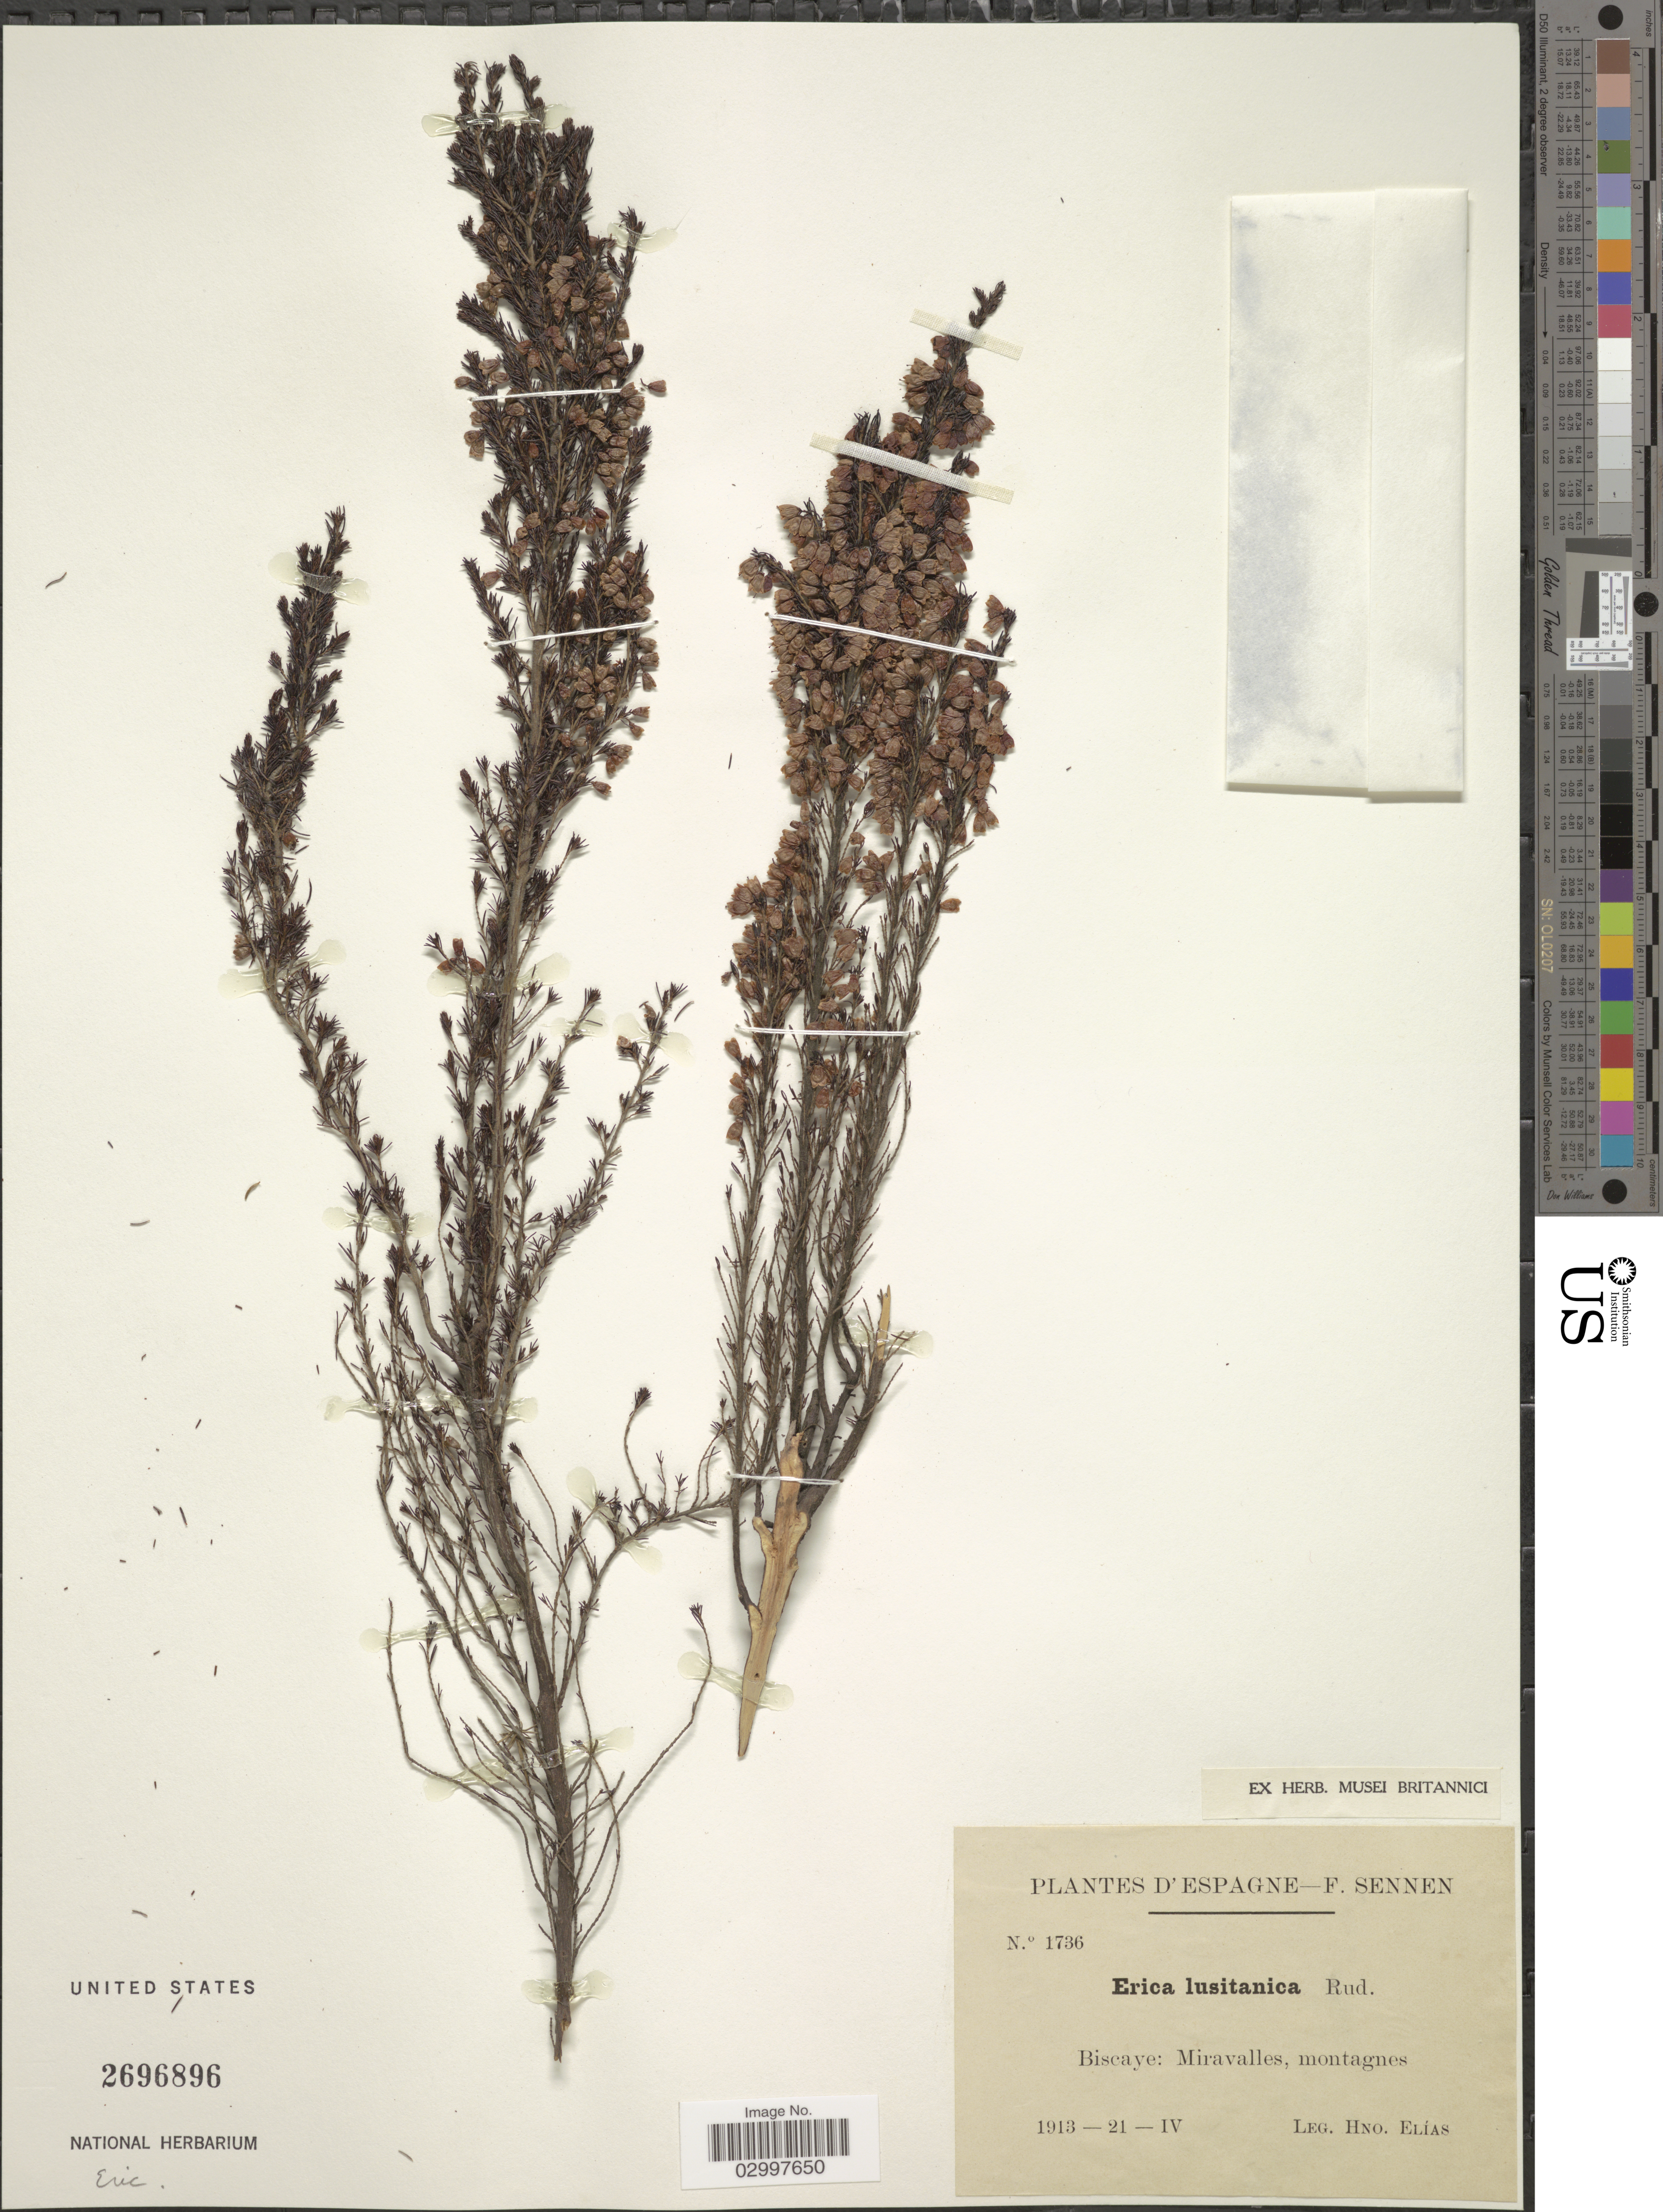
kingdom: Plantae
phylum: Tracheophyta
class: Magnoliopsida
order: Ericales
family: Ericaceae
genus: Erica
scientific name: Erica lusitanica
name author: Rudolphi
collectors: Bro. Elias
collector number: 1736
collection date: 1913-04-21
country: Spain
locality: Espagne. Biscaye: Miravalles, montagnes.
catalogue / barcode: US 2696896